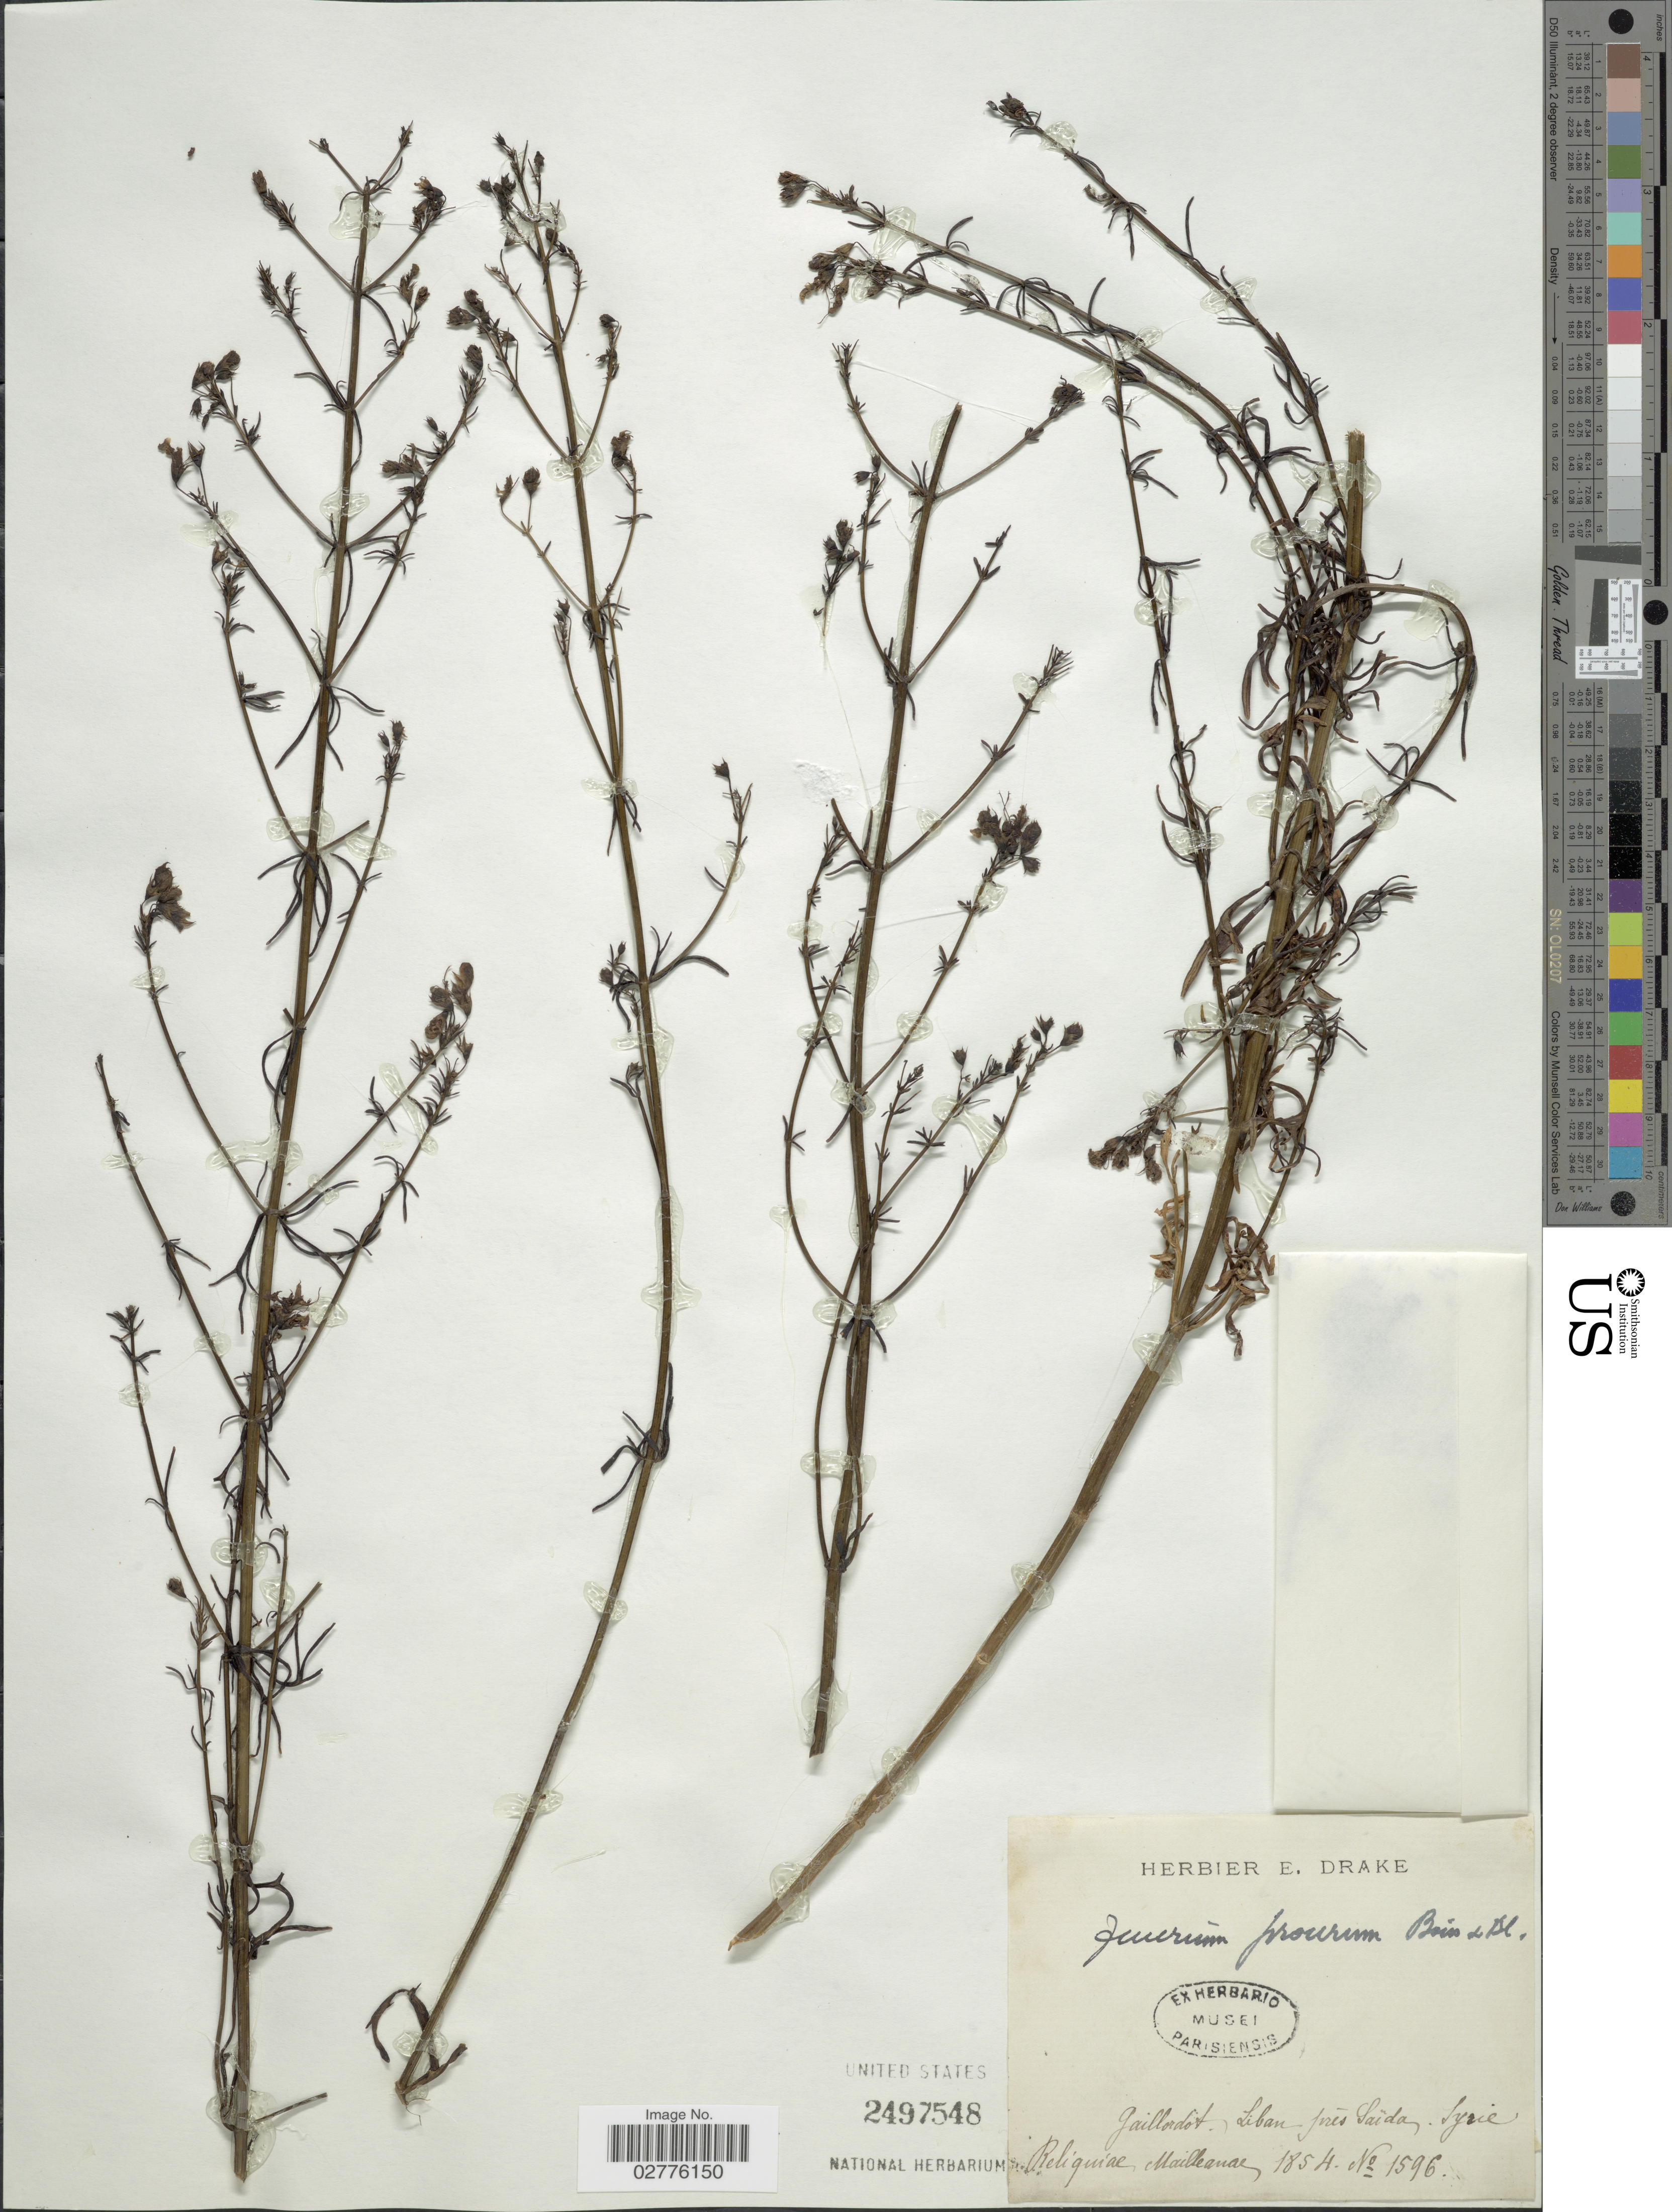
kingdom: Plantae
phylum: Tracheophyta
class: Magnoliopsida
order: Lamiales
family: Lamiaceae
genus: Teucrium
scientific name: Teucrium procerum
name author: Boiss. & Blanche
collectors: Gaillardot, --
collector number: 1596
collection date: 1854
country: Syria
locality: Liban prés Saïda.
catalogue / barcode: US 2497548